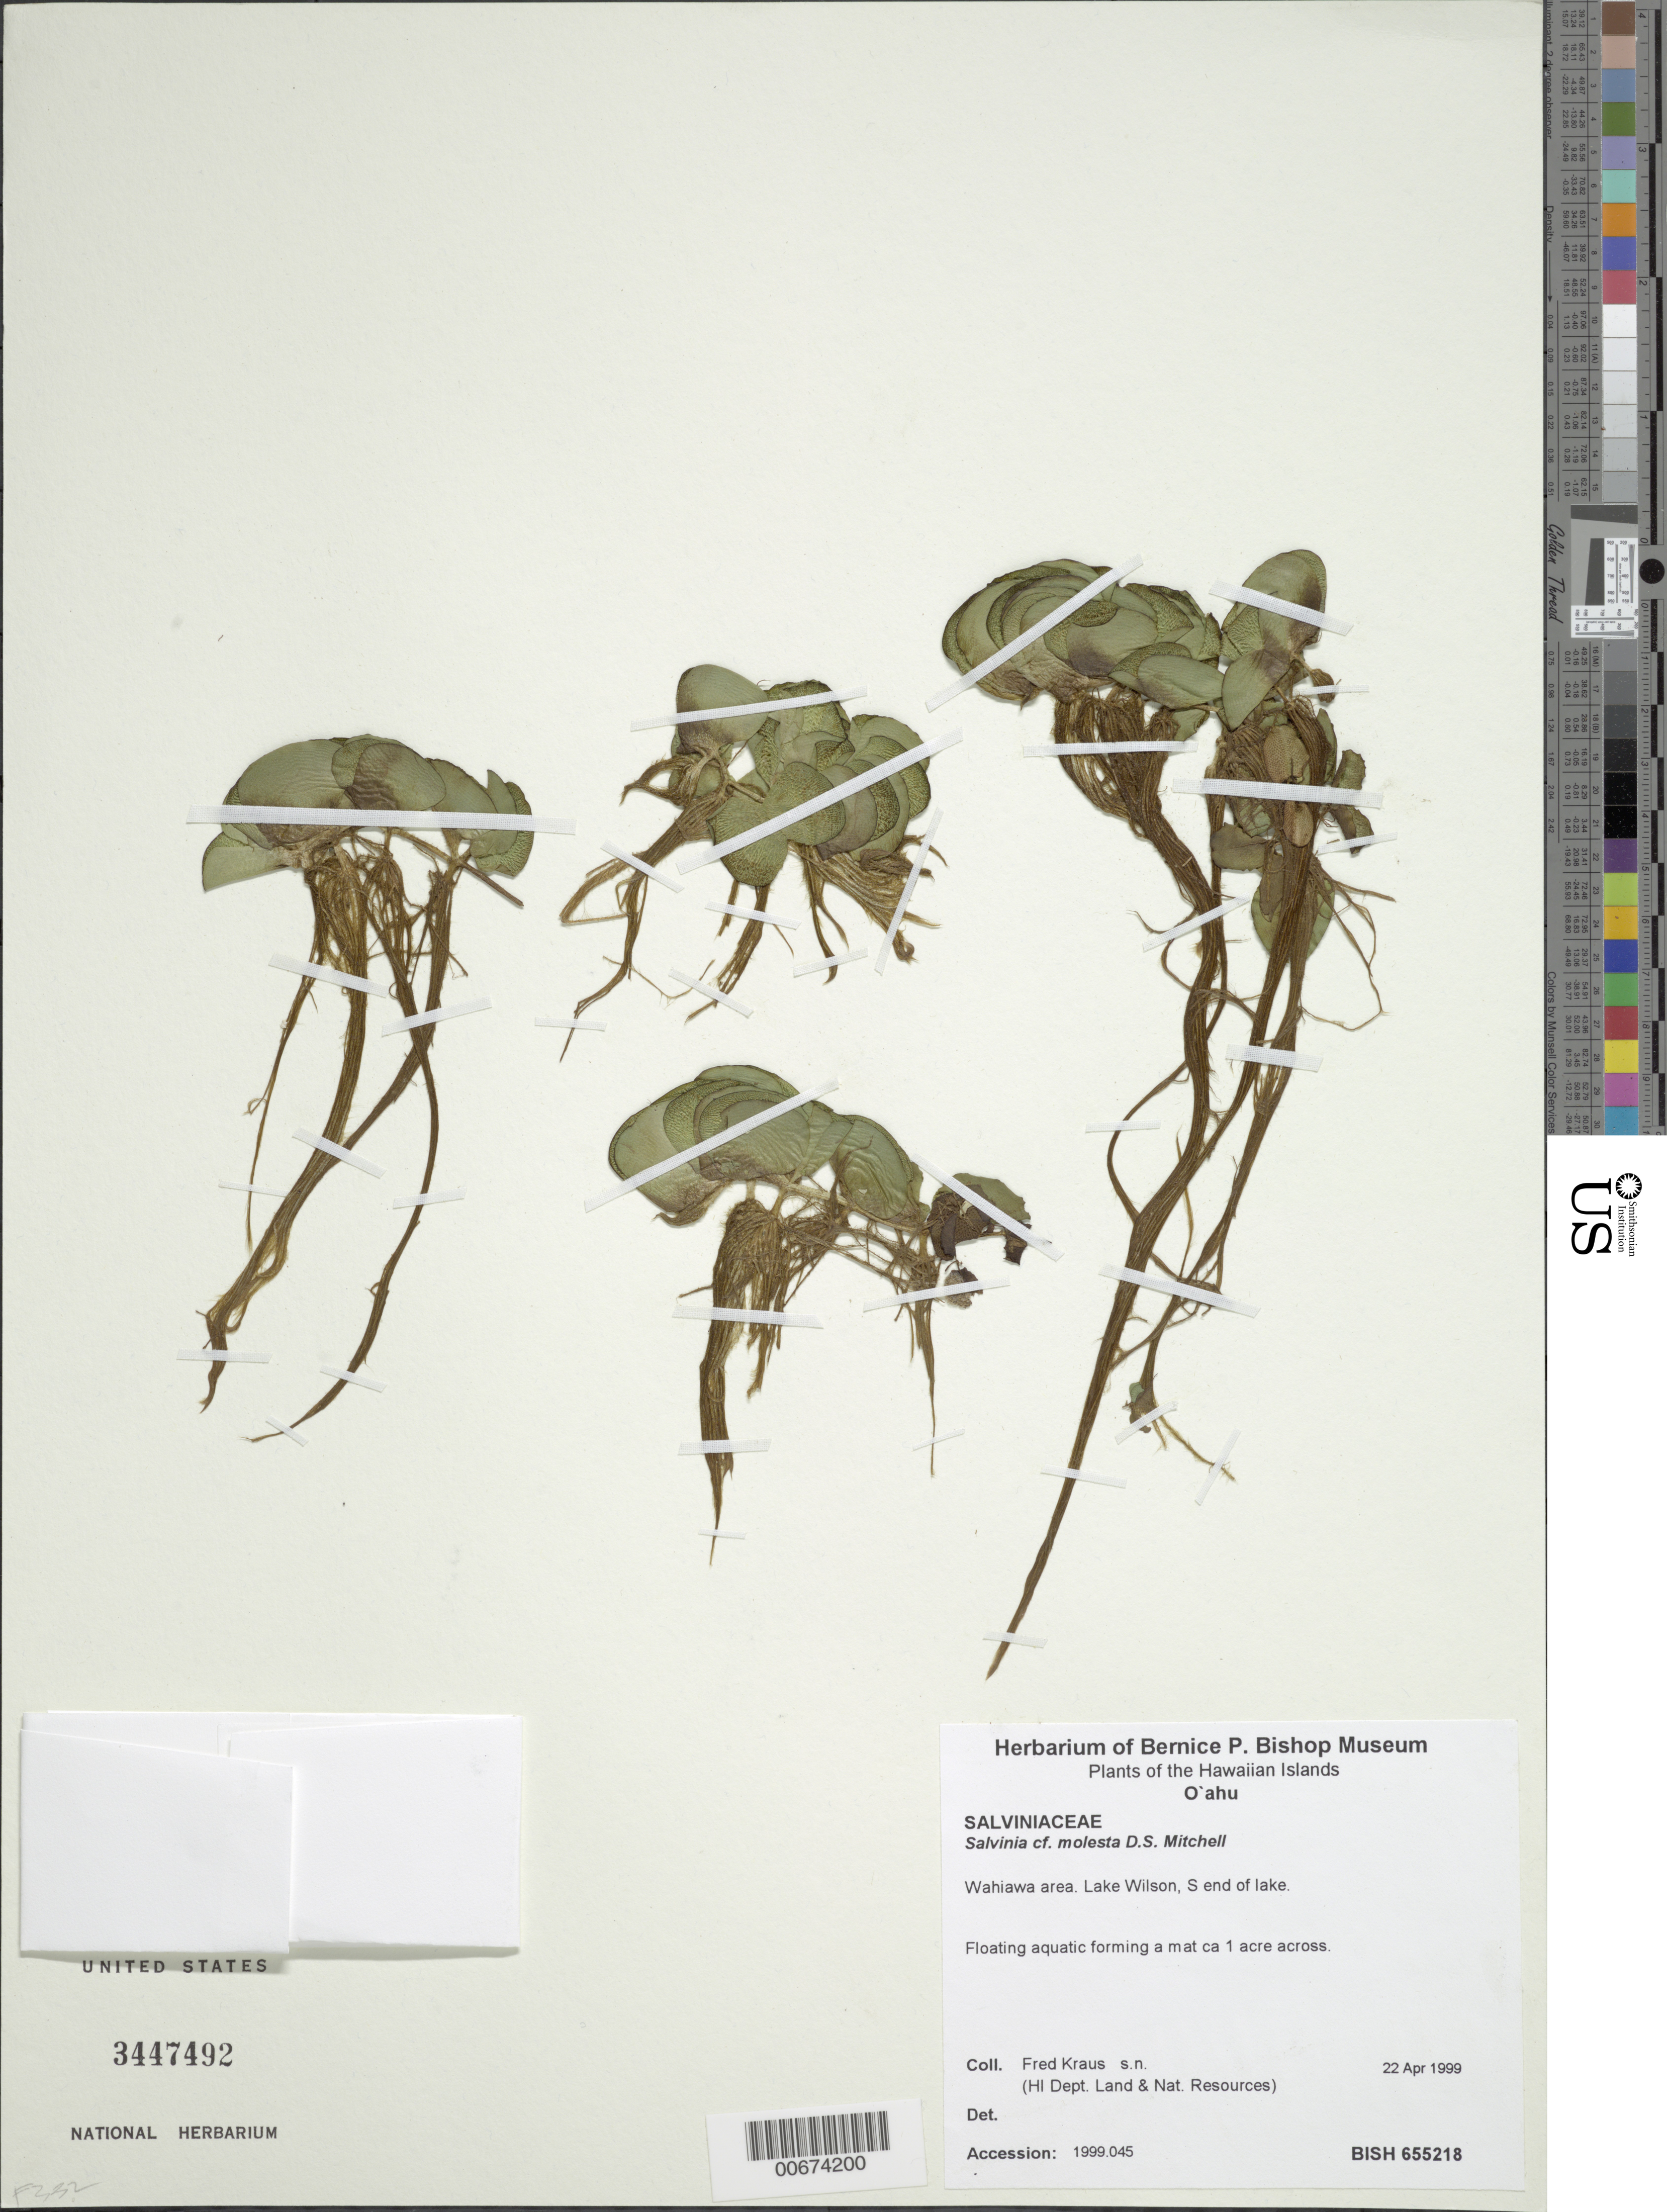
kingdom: Plantae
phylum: Tracheophyta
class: Polypodiopsida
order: Salviniales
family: Salviniaceae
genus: Salvinia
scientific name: Salvinia molesta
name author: D.S. Mitch.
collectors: F. Kraus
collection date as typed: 22 Apr 1999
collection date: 1999-04-22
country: United States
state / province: Hawaii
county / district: Honolulu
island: Oahu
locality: Wahiawa area, Lake Wilson, S end of lake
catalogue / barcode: US 3447492